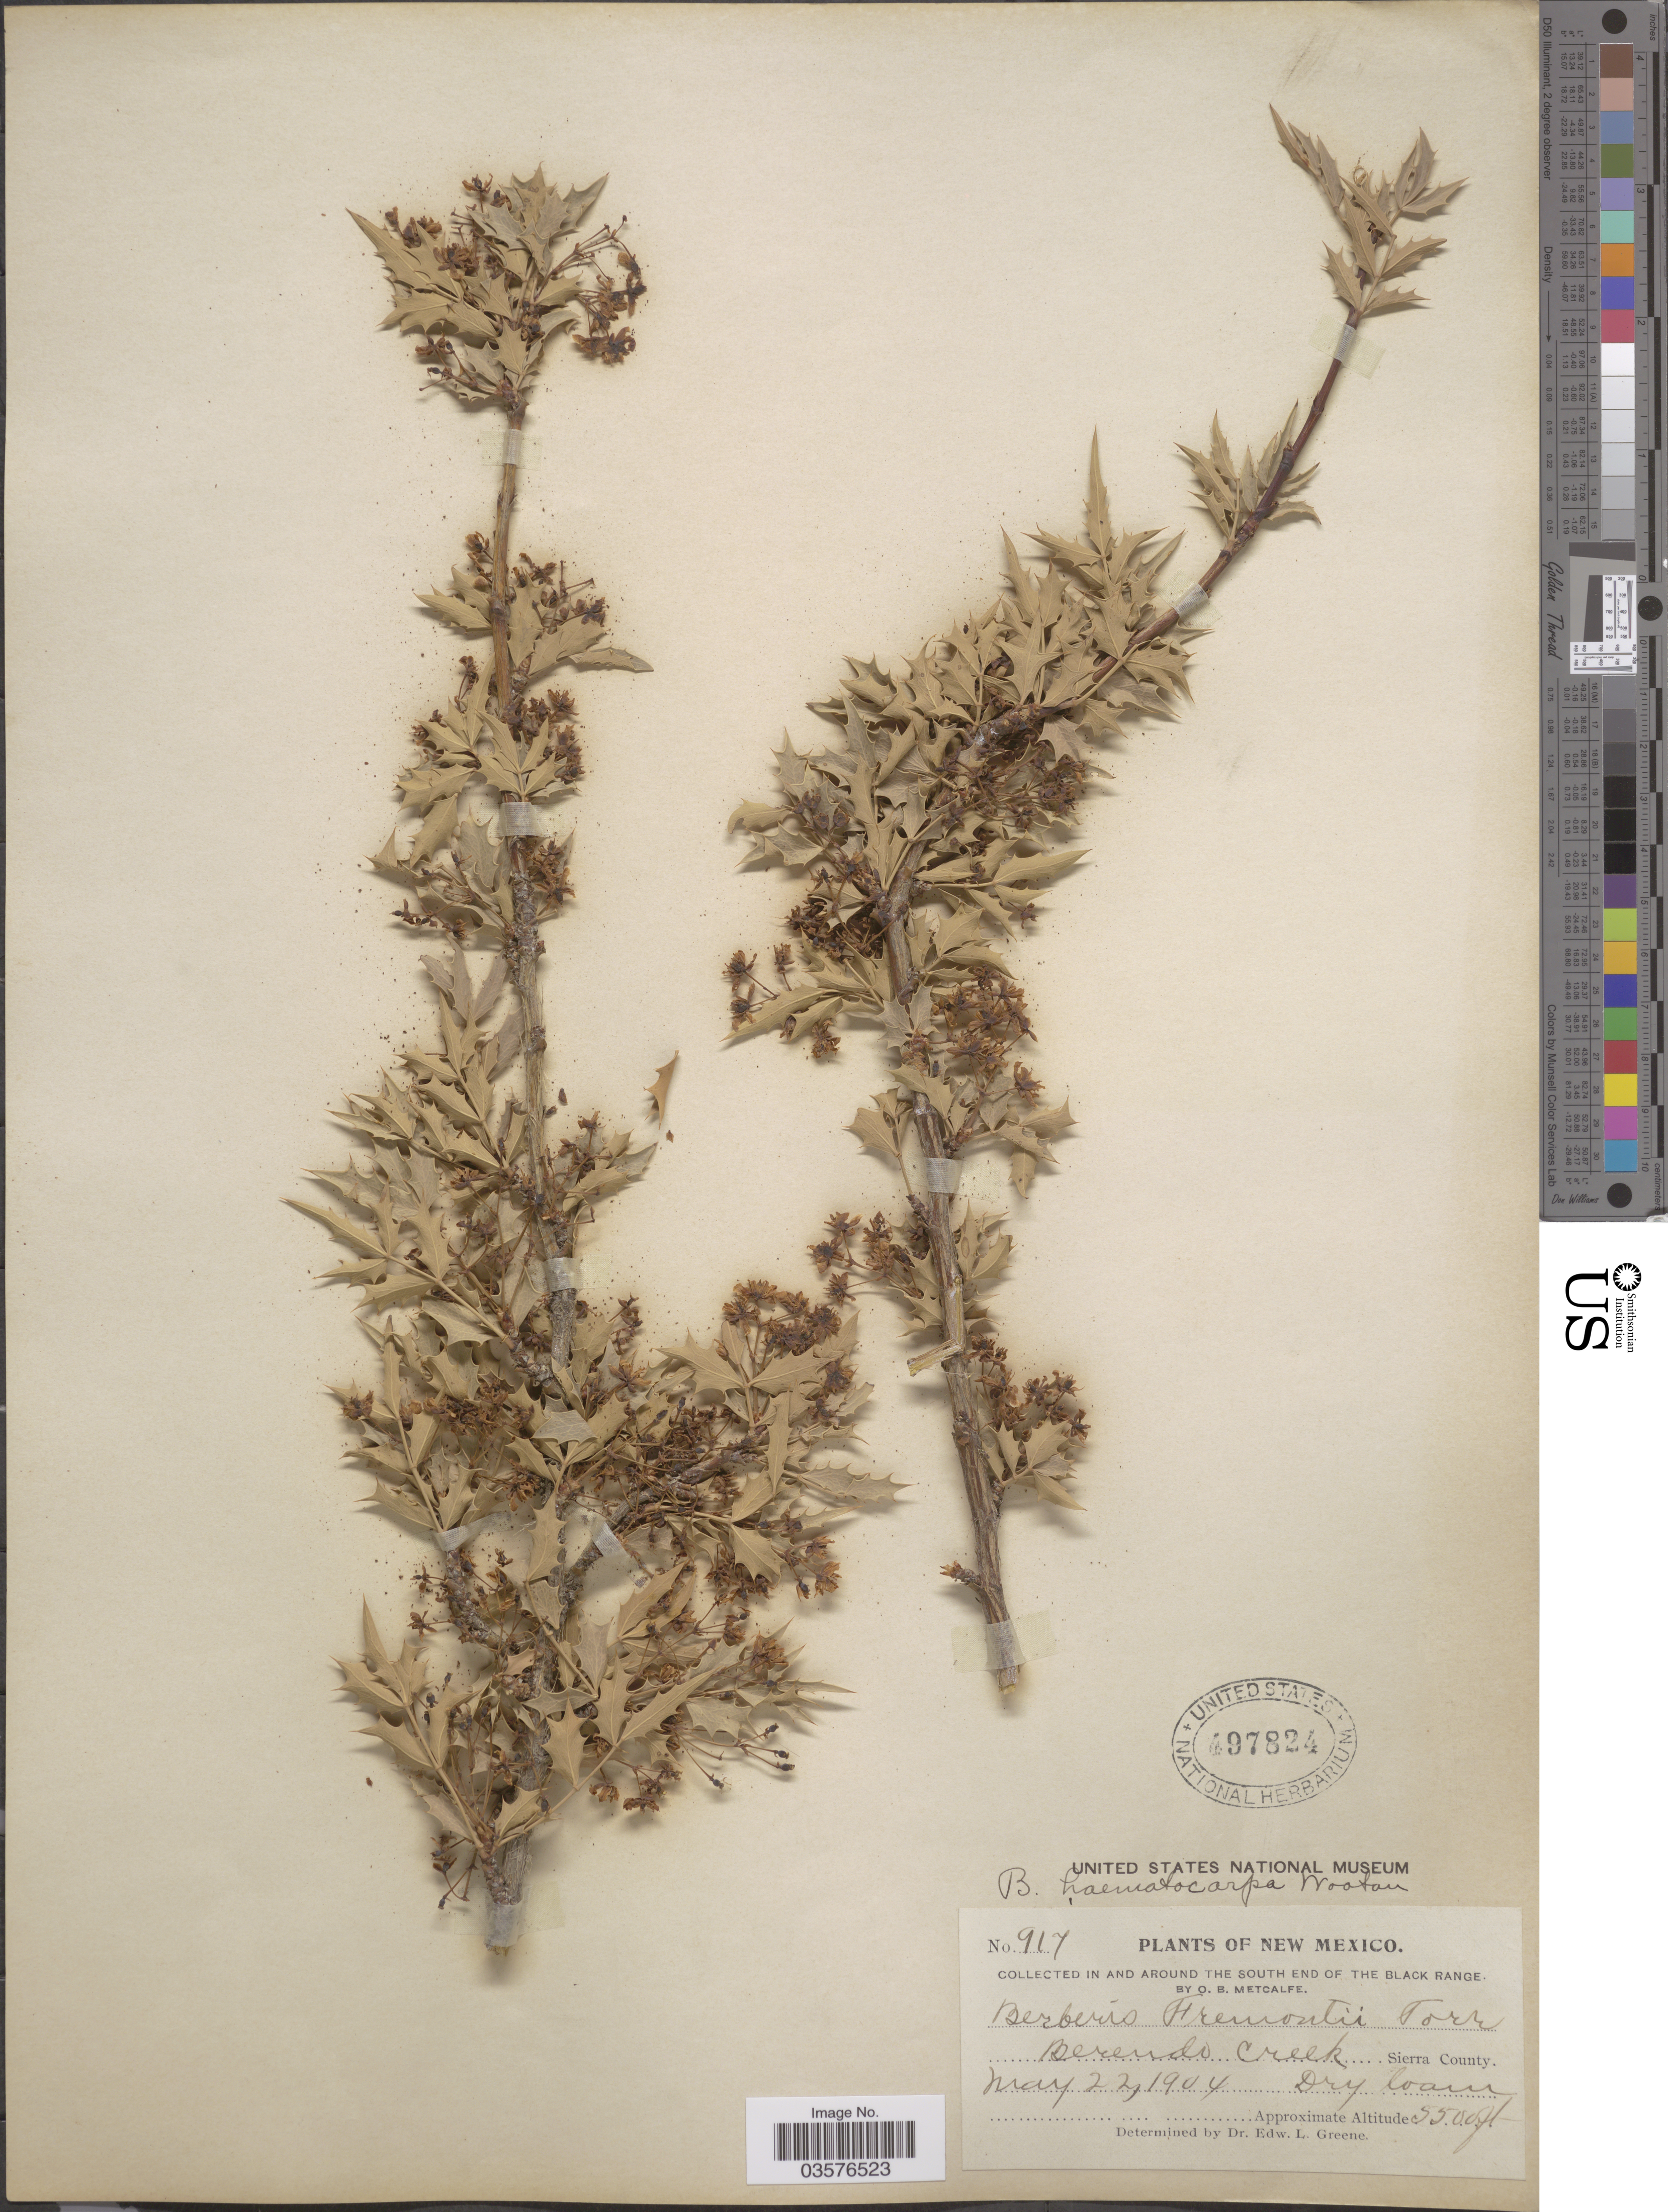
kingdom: Plantae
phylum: Tracheophyta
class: Magnoliopsida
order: Ranunculales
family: Berberidaceae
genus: Mahonia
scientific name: Mahonia haematocarpa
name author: (Wooton) Fedde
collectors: O. B. Metcalfe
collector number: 917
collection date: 1904-05-22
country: United States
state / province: New Mexico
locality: In and around the south end of the Black Range. Berendo Creek. Sierra County.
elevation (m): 1676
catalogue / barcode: US 497824